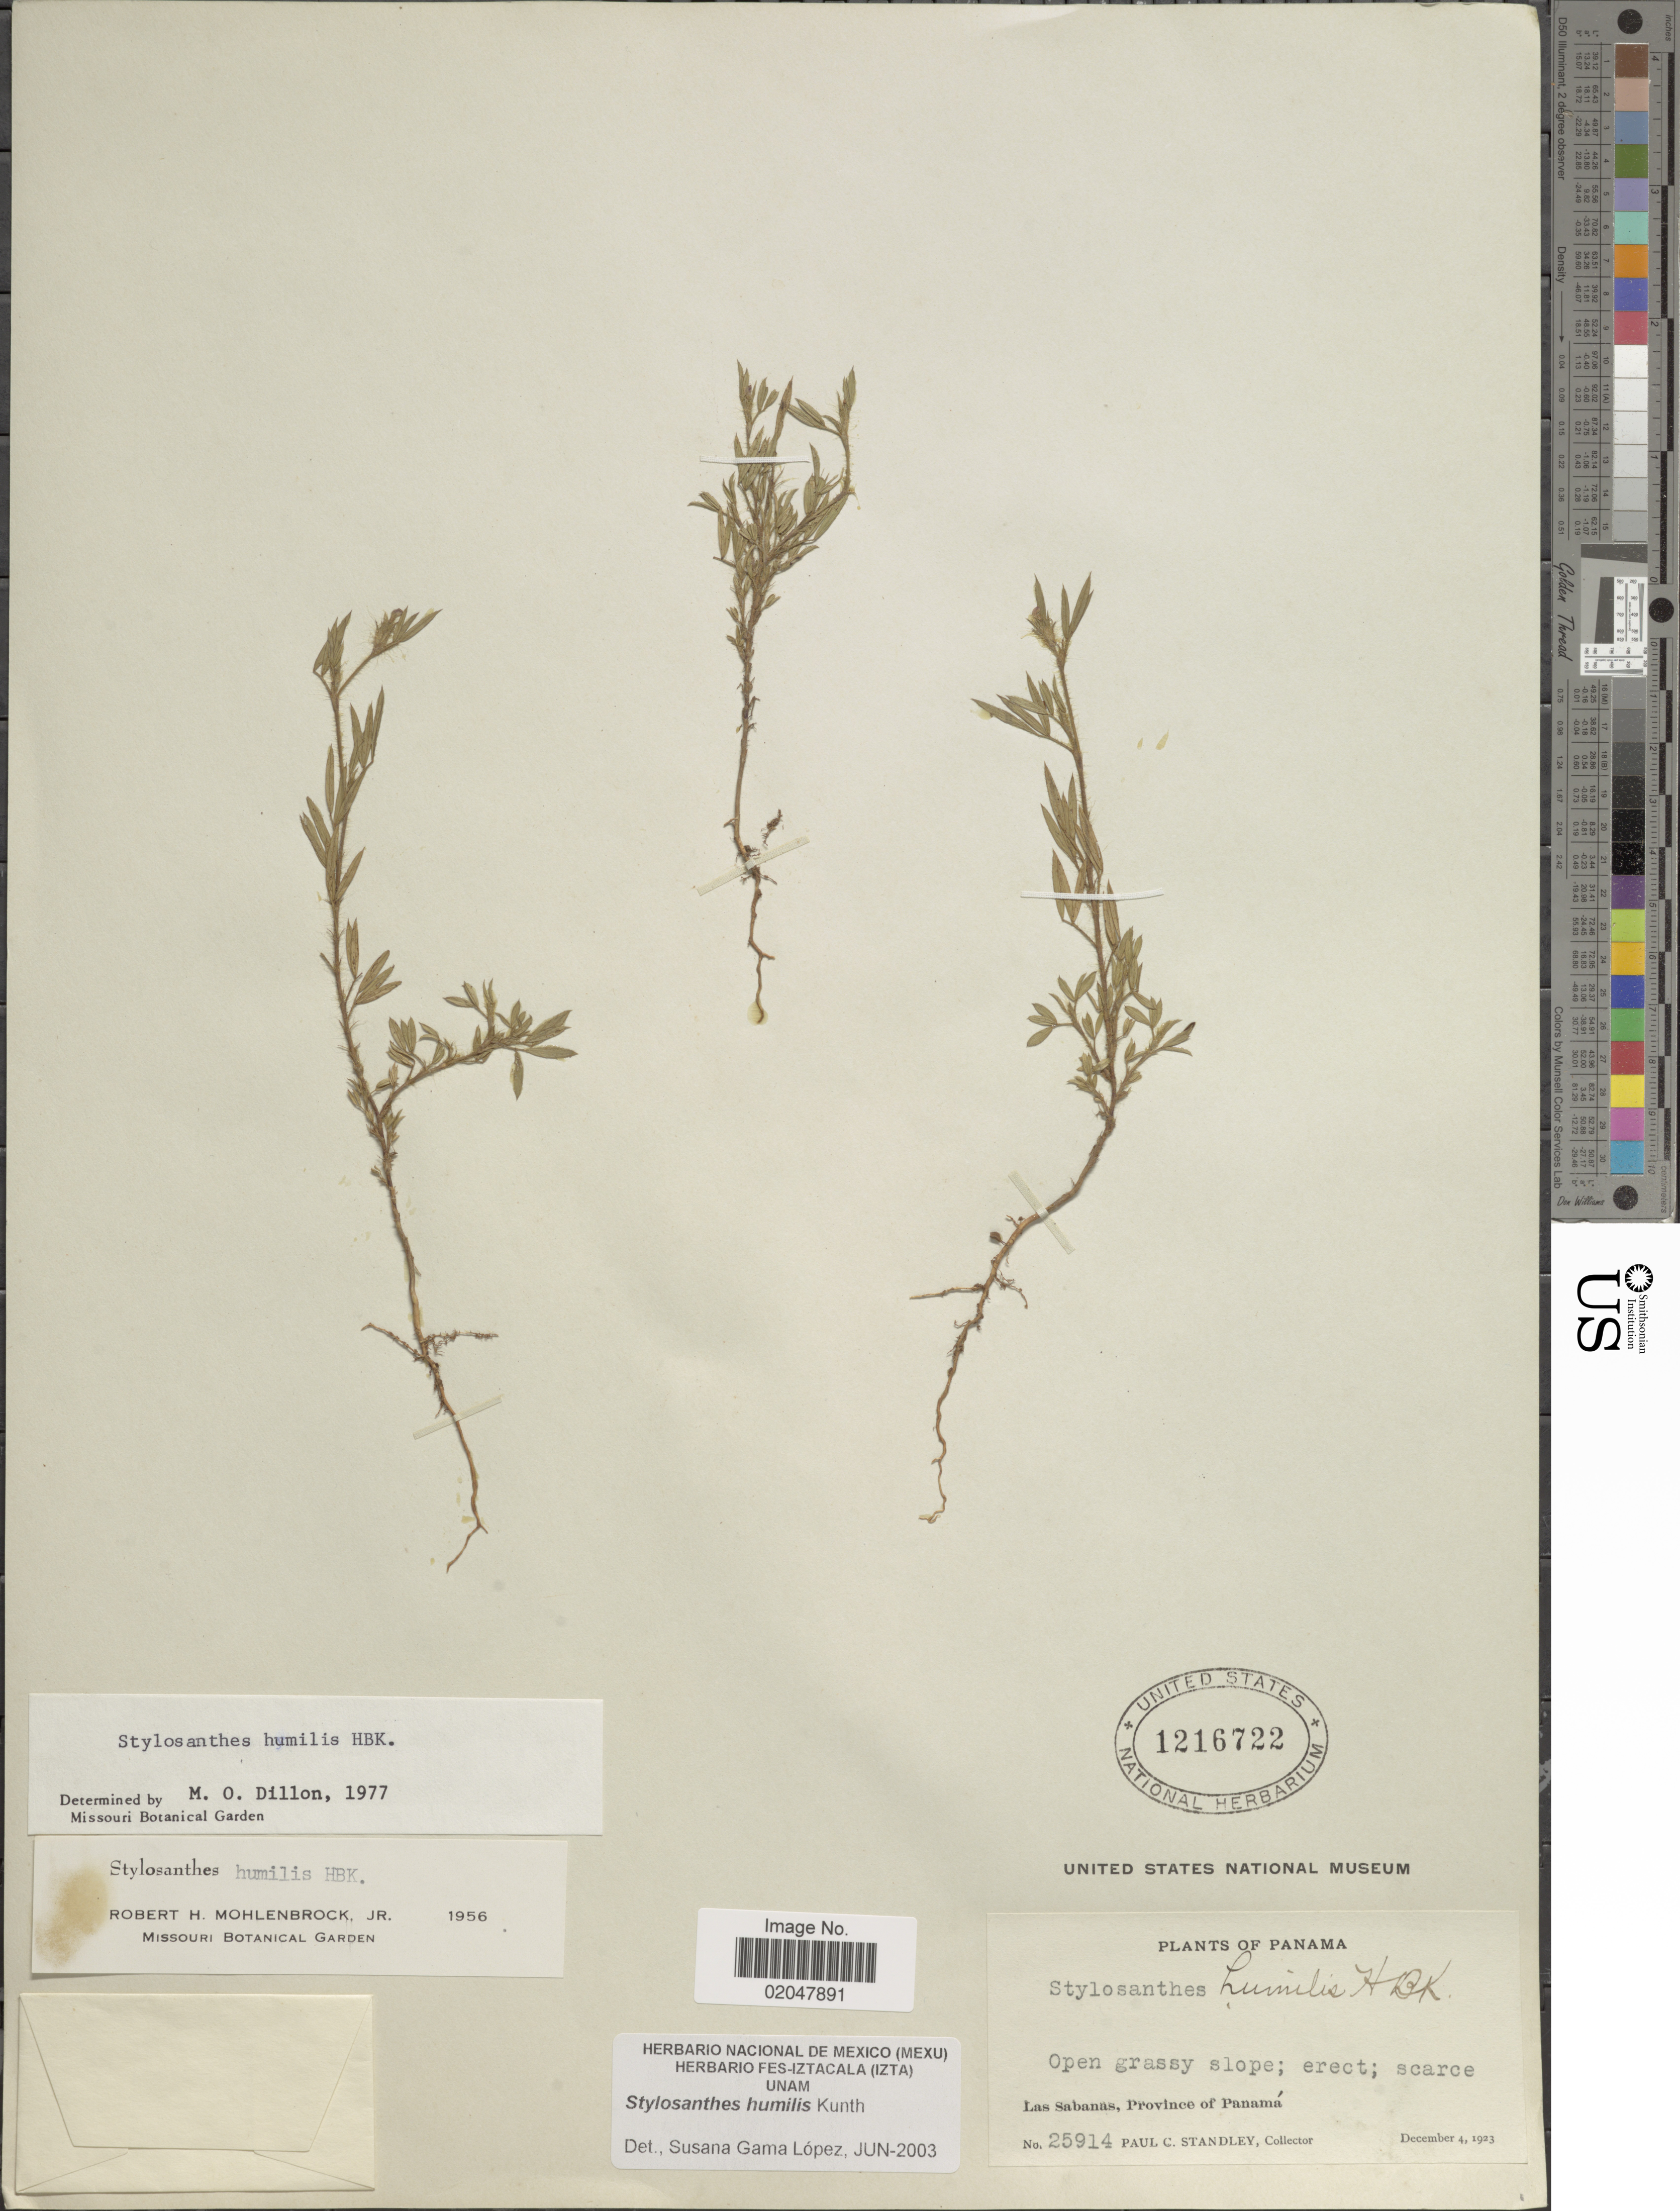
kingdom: Plantae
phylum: Tracheophyta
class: Magnoliopsida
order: Fabales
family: Fabaceae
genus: Stylosanthes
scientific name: Stylosanthes humilis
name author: Kunth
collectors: P. C. Standley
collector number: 25914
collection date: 1923-12-04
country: Panama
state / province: Panamá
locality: Las Sabanas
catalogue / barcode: US 1216722